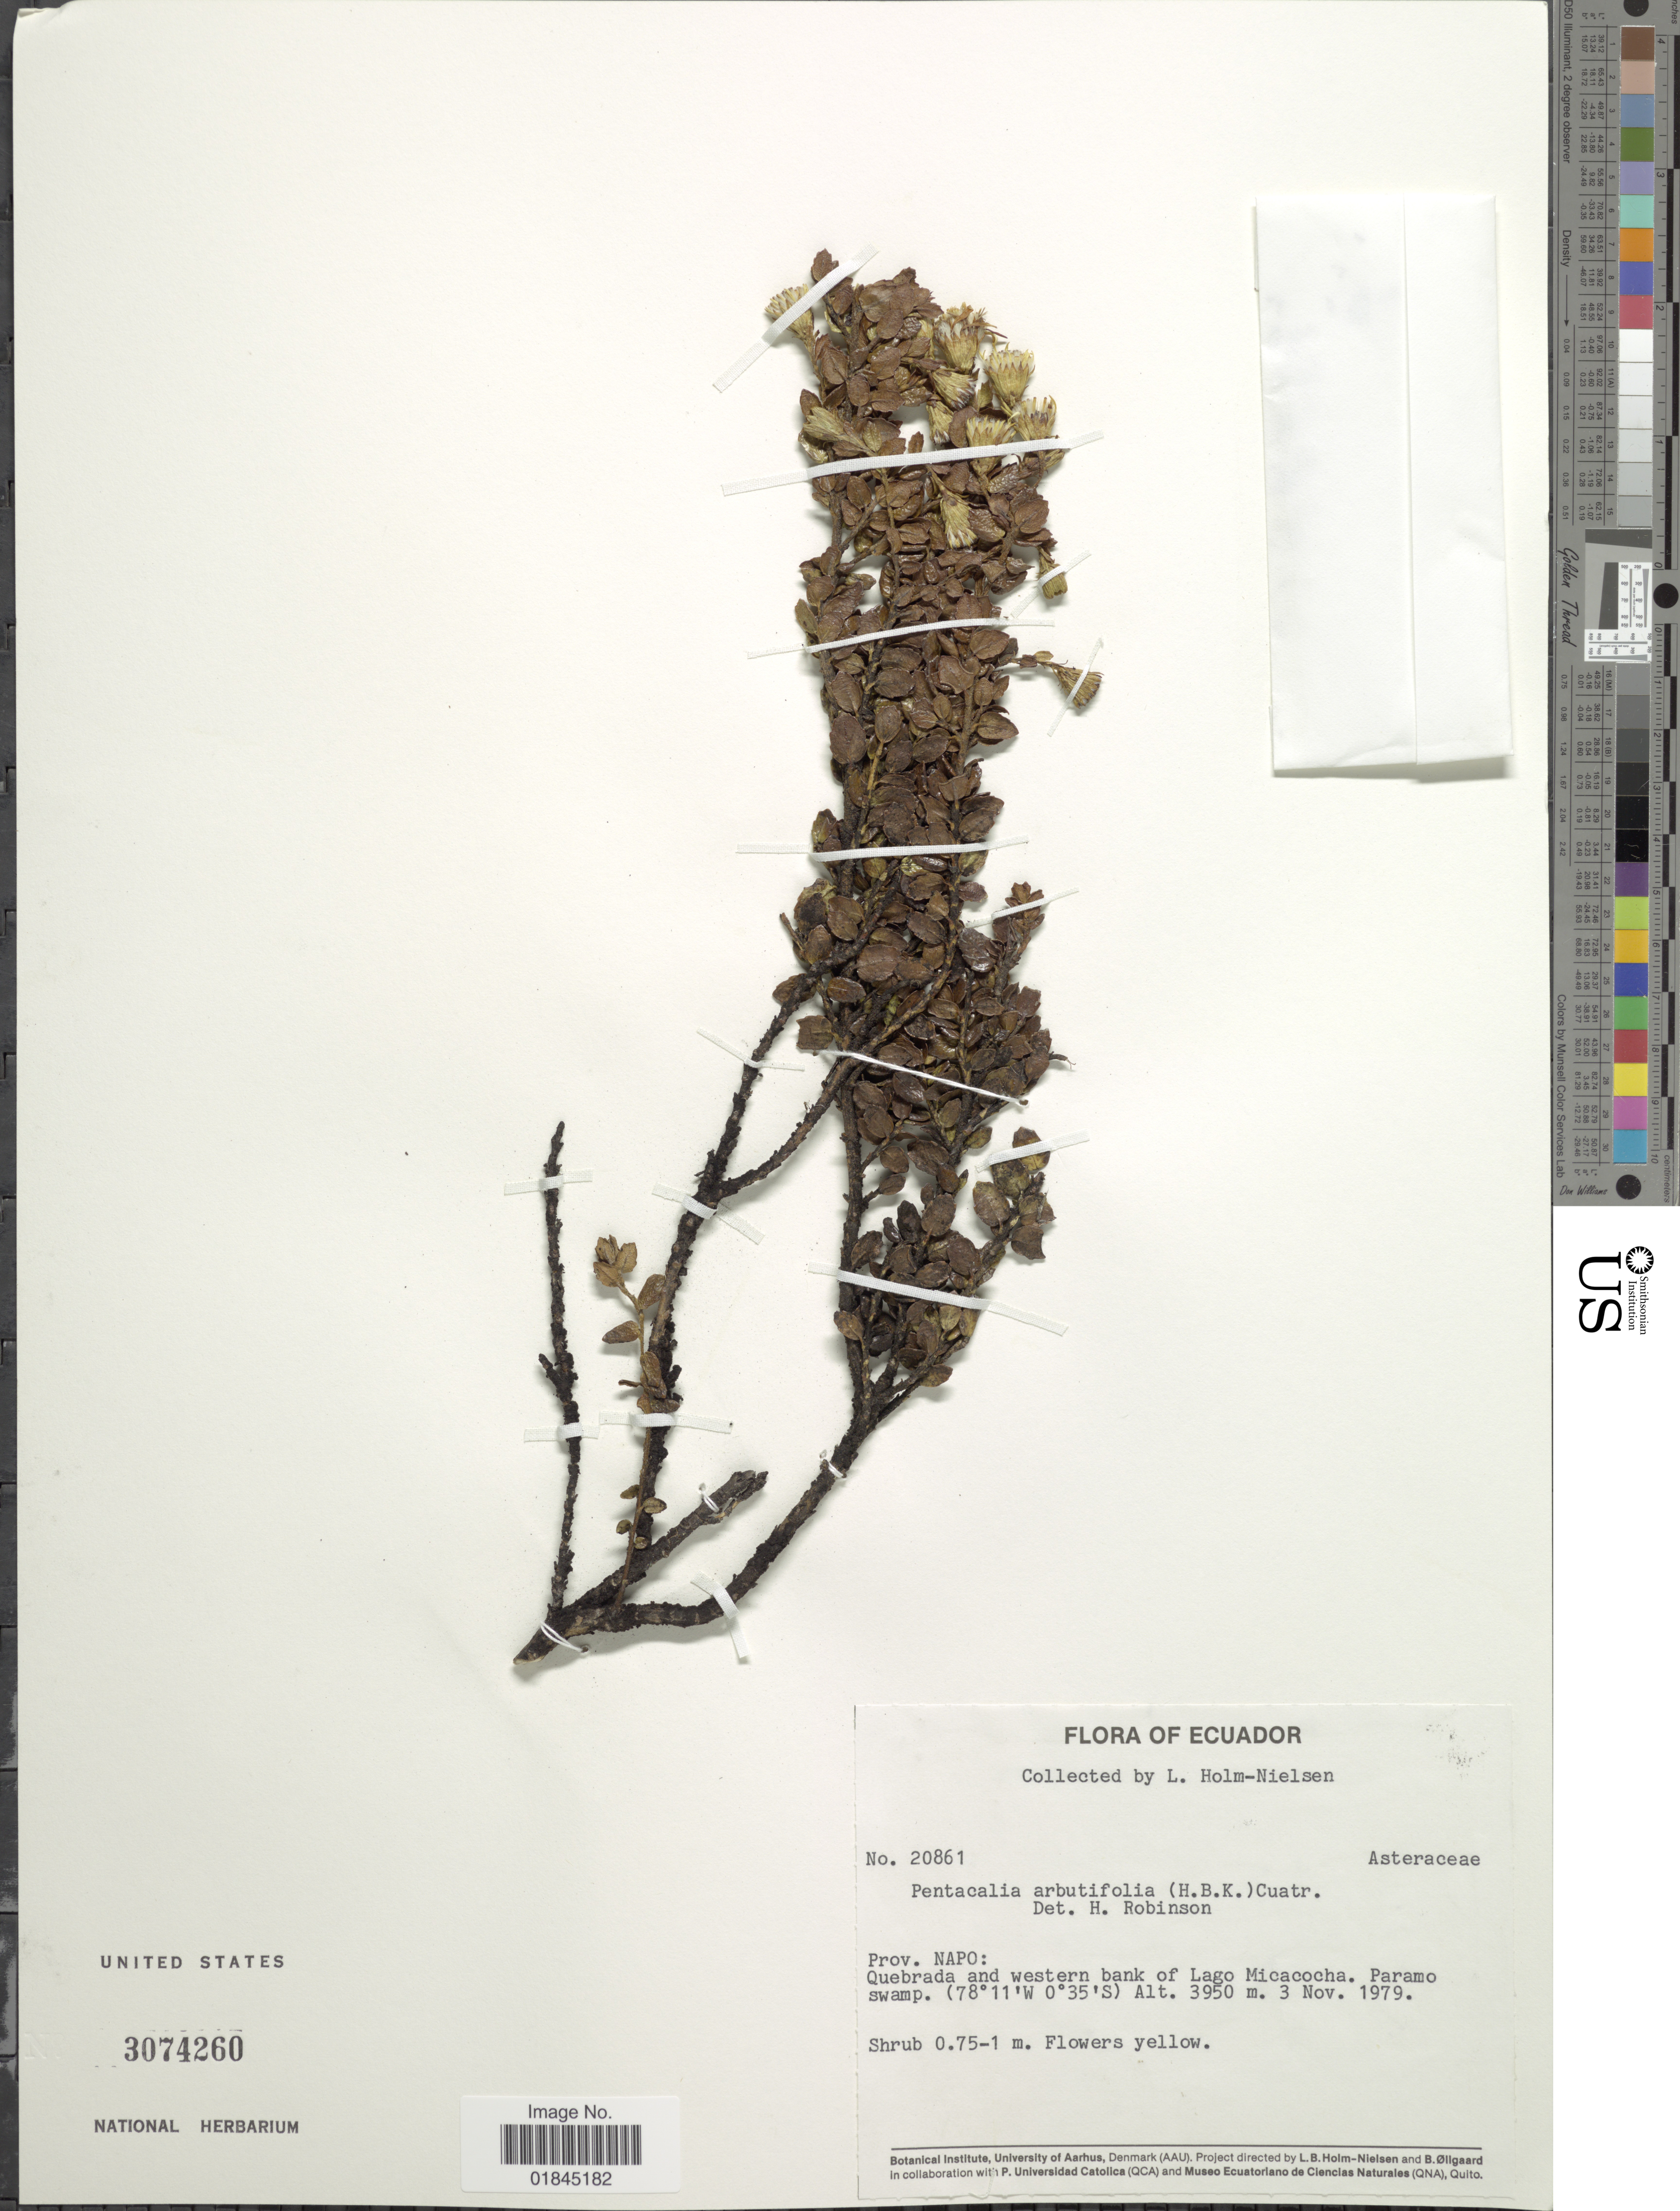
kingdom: Plantae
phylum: Tracheophyta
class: Magnoliopsida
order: Asterales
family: Asteraceae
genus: Pentacalia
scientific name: Pentacalia arbutifolia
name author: (Kunth) Cuatrec.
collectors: L. B. Holm-Nielsen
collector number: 20861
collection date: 1979-11-03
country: Ecuador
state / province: Napo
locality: Prov. Napo: Quebrada and western bank of Lago Micacocha. Paramo swamp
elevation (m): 3950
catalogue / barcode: US 3074260